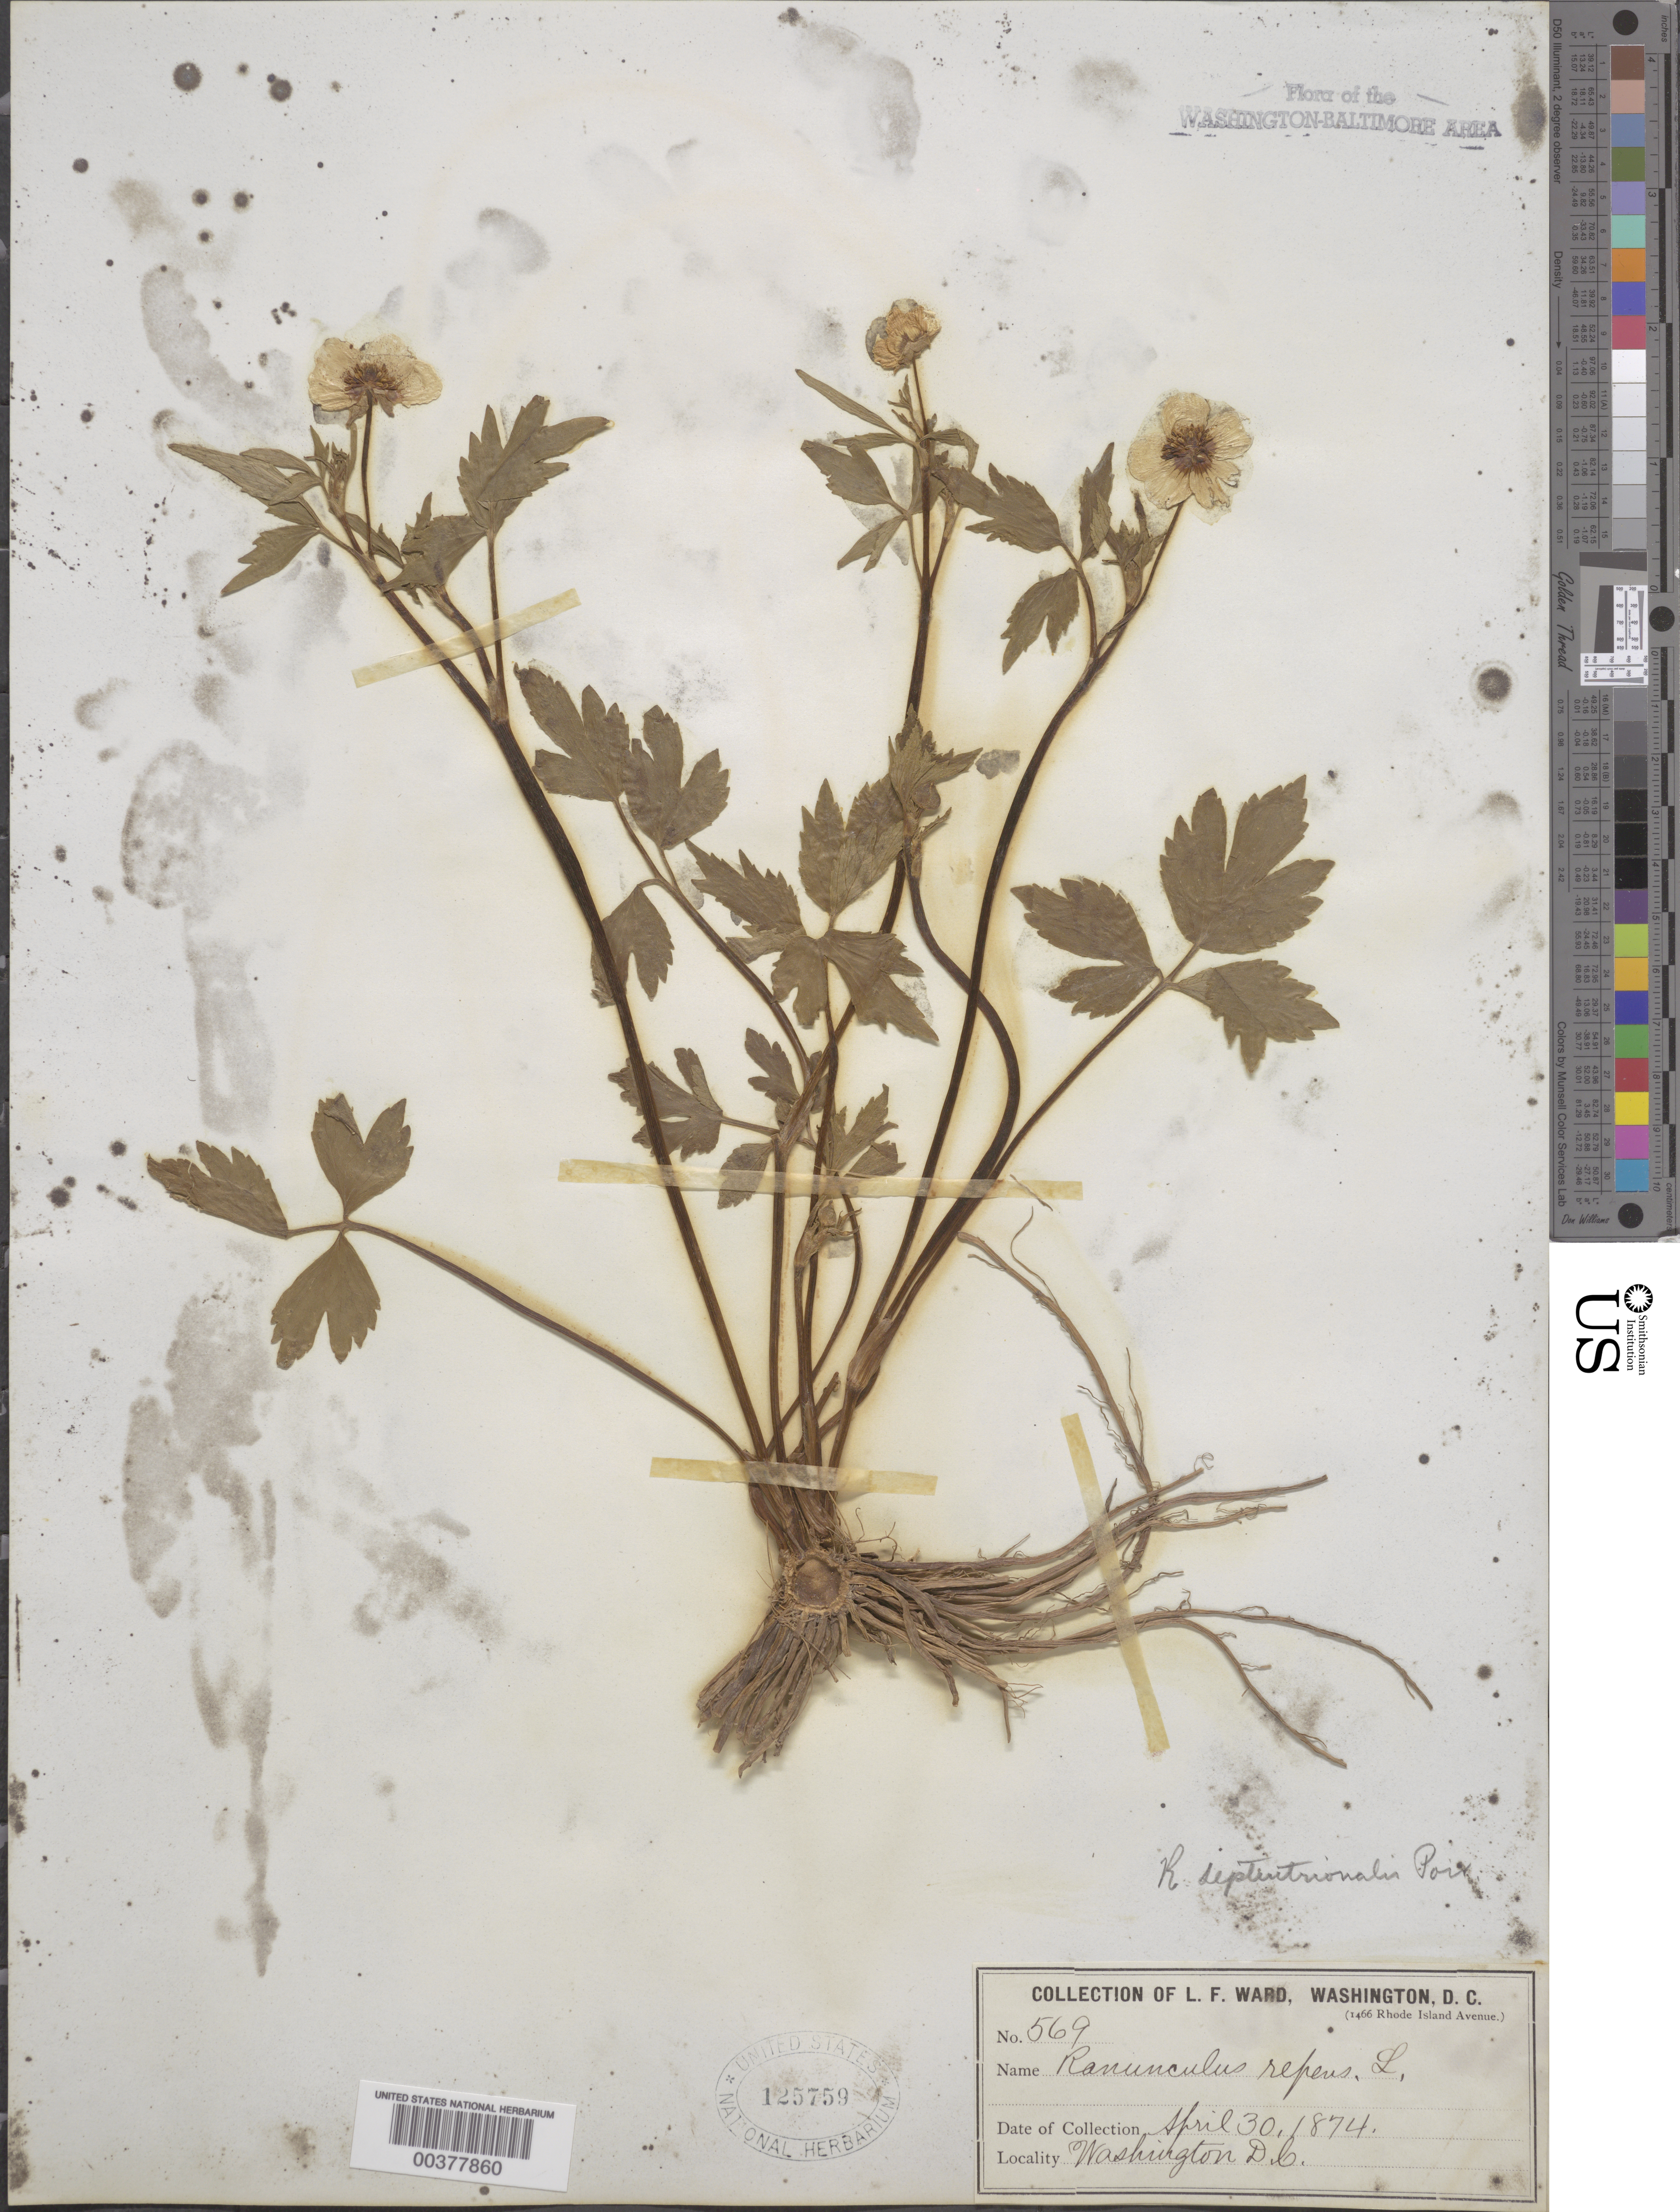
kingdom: Plantae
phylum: Tracheophyta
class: Magnoliopsida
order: Ranunculales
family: Ranunculaceae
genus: Ranunculus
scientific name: Ranunculus hispidus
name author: Michx.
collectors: L. F. Ward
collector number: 569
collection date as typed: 30 Apr 1874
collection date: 1874-04-30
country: United States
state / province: District of Columbia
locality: Washington DC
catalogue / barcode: US 125759